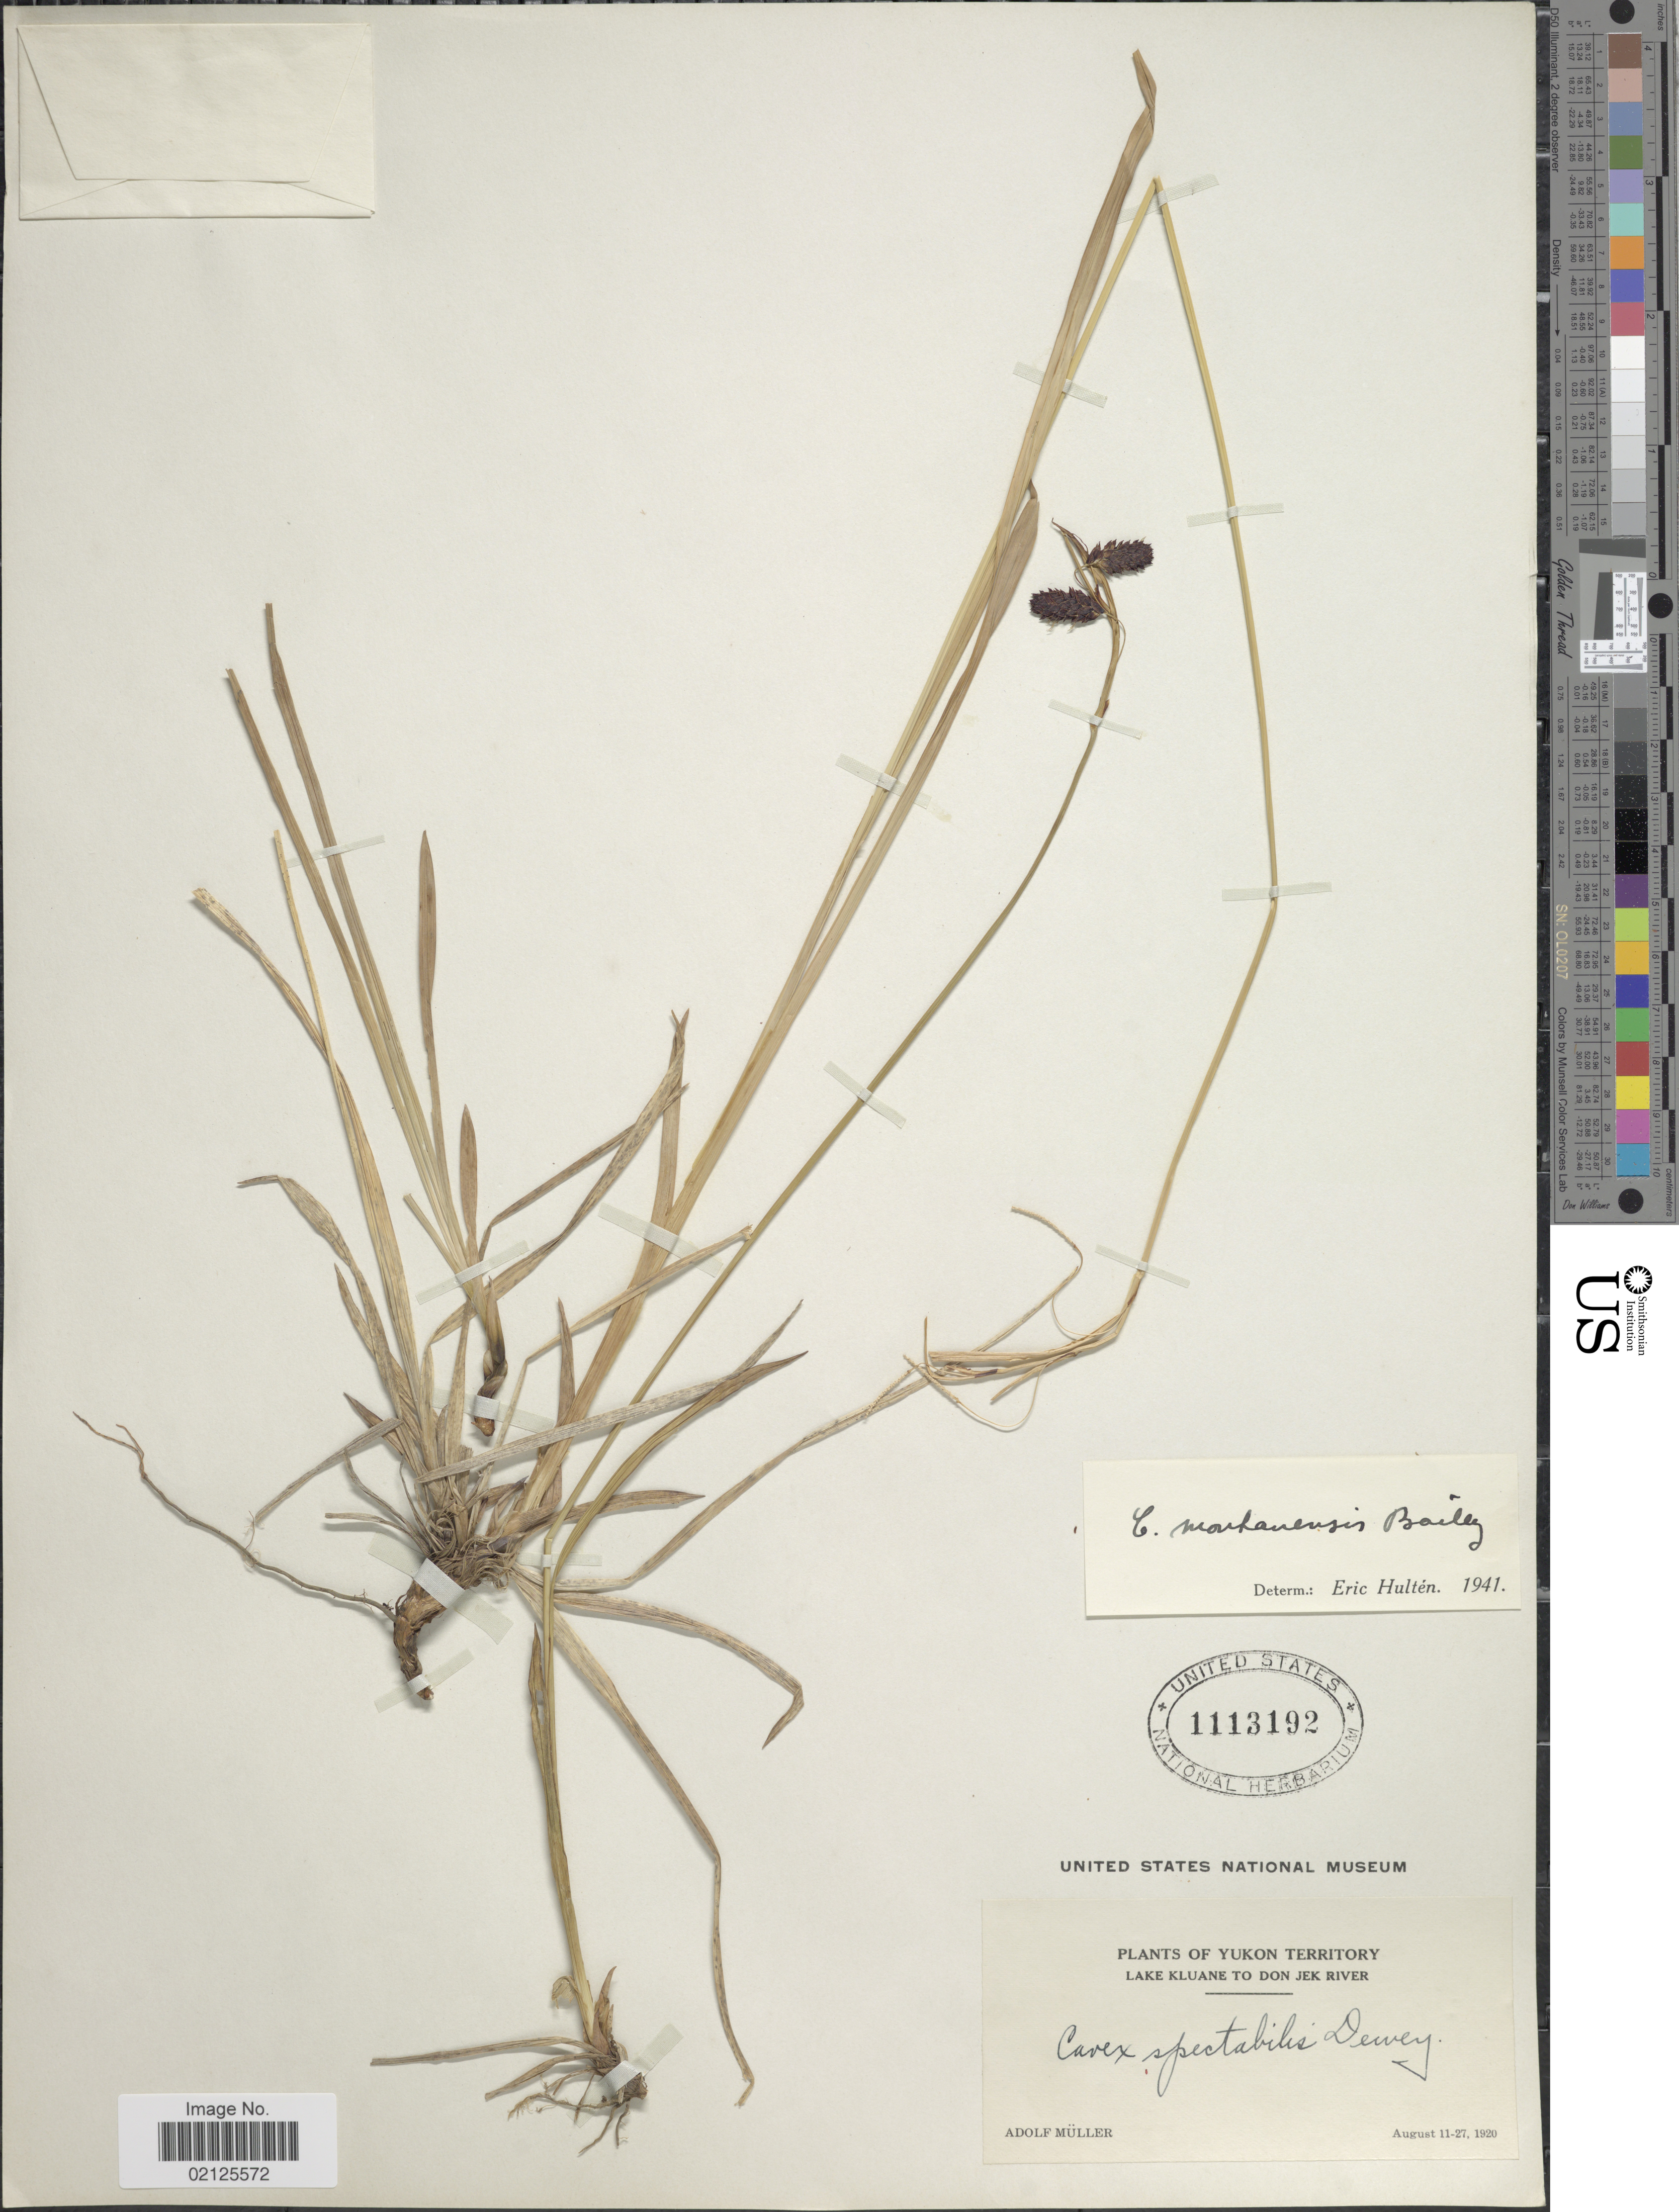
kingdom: Plantae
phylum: Tracheophyta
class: Liliopsida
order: Poales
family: Cyperaceae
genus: Carex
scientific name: Carex podocarpa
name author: R. Br.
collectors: A. Muller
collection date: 1920-08-11/1920-08-27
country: Canada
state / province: Yukon Territory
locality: Lake Kluane To Don Jek River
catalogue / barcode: US 1113192